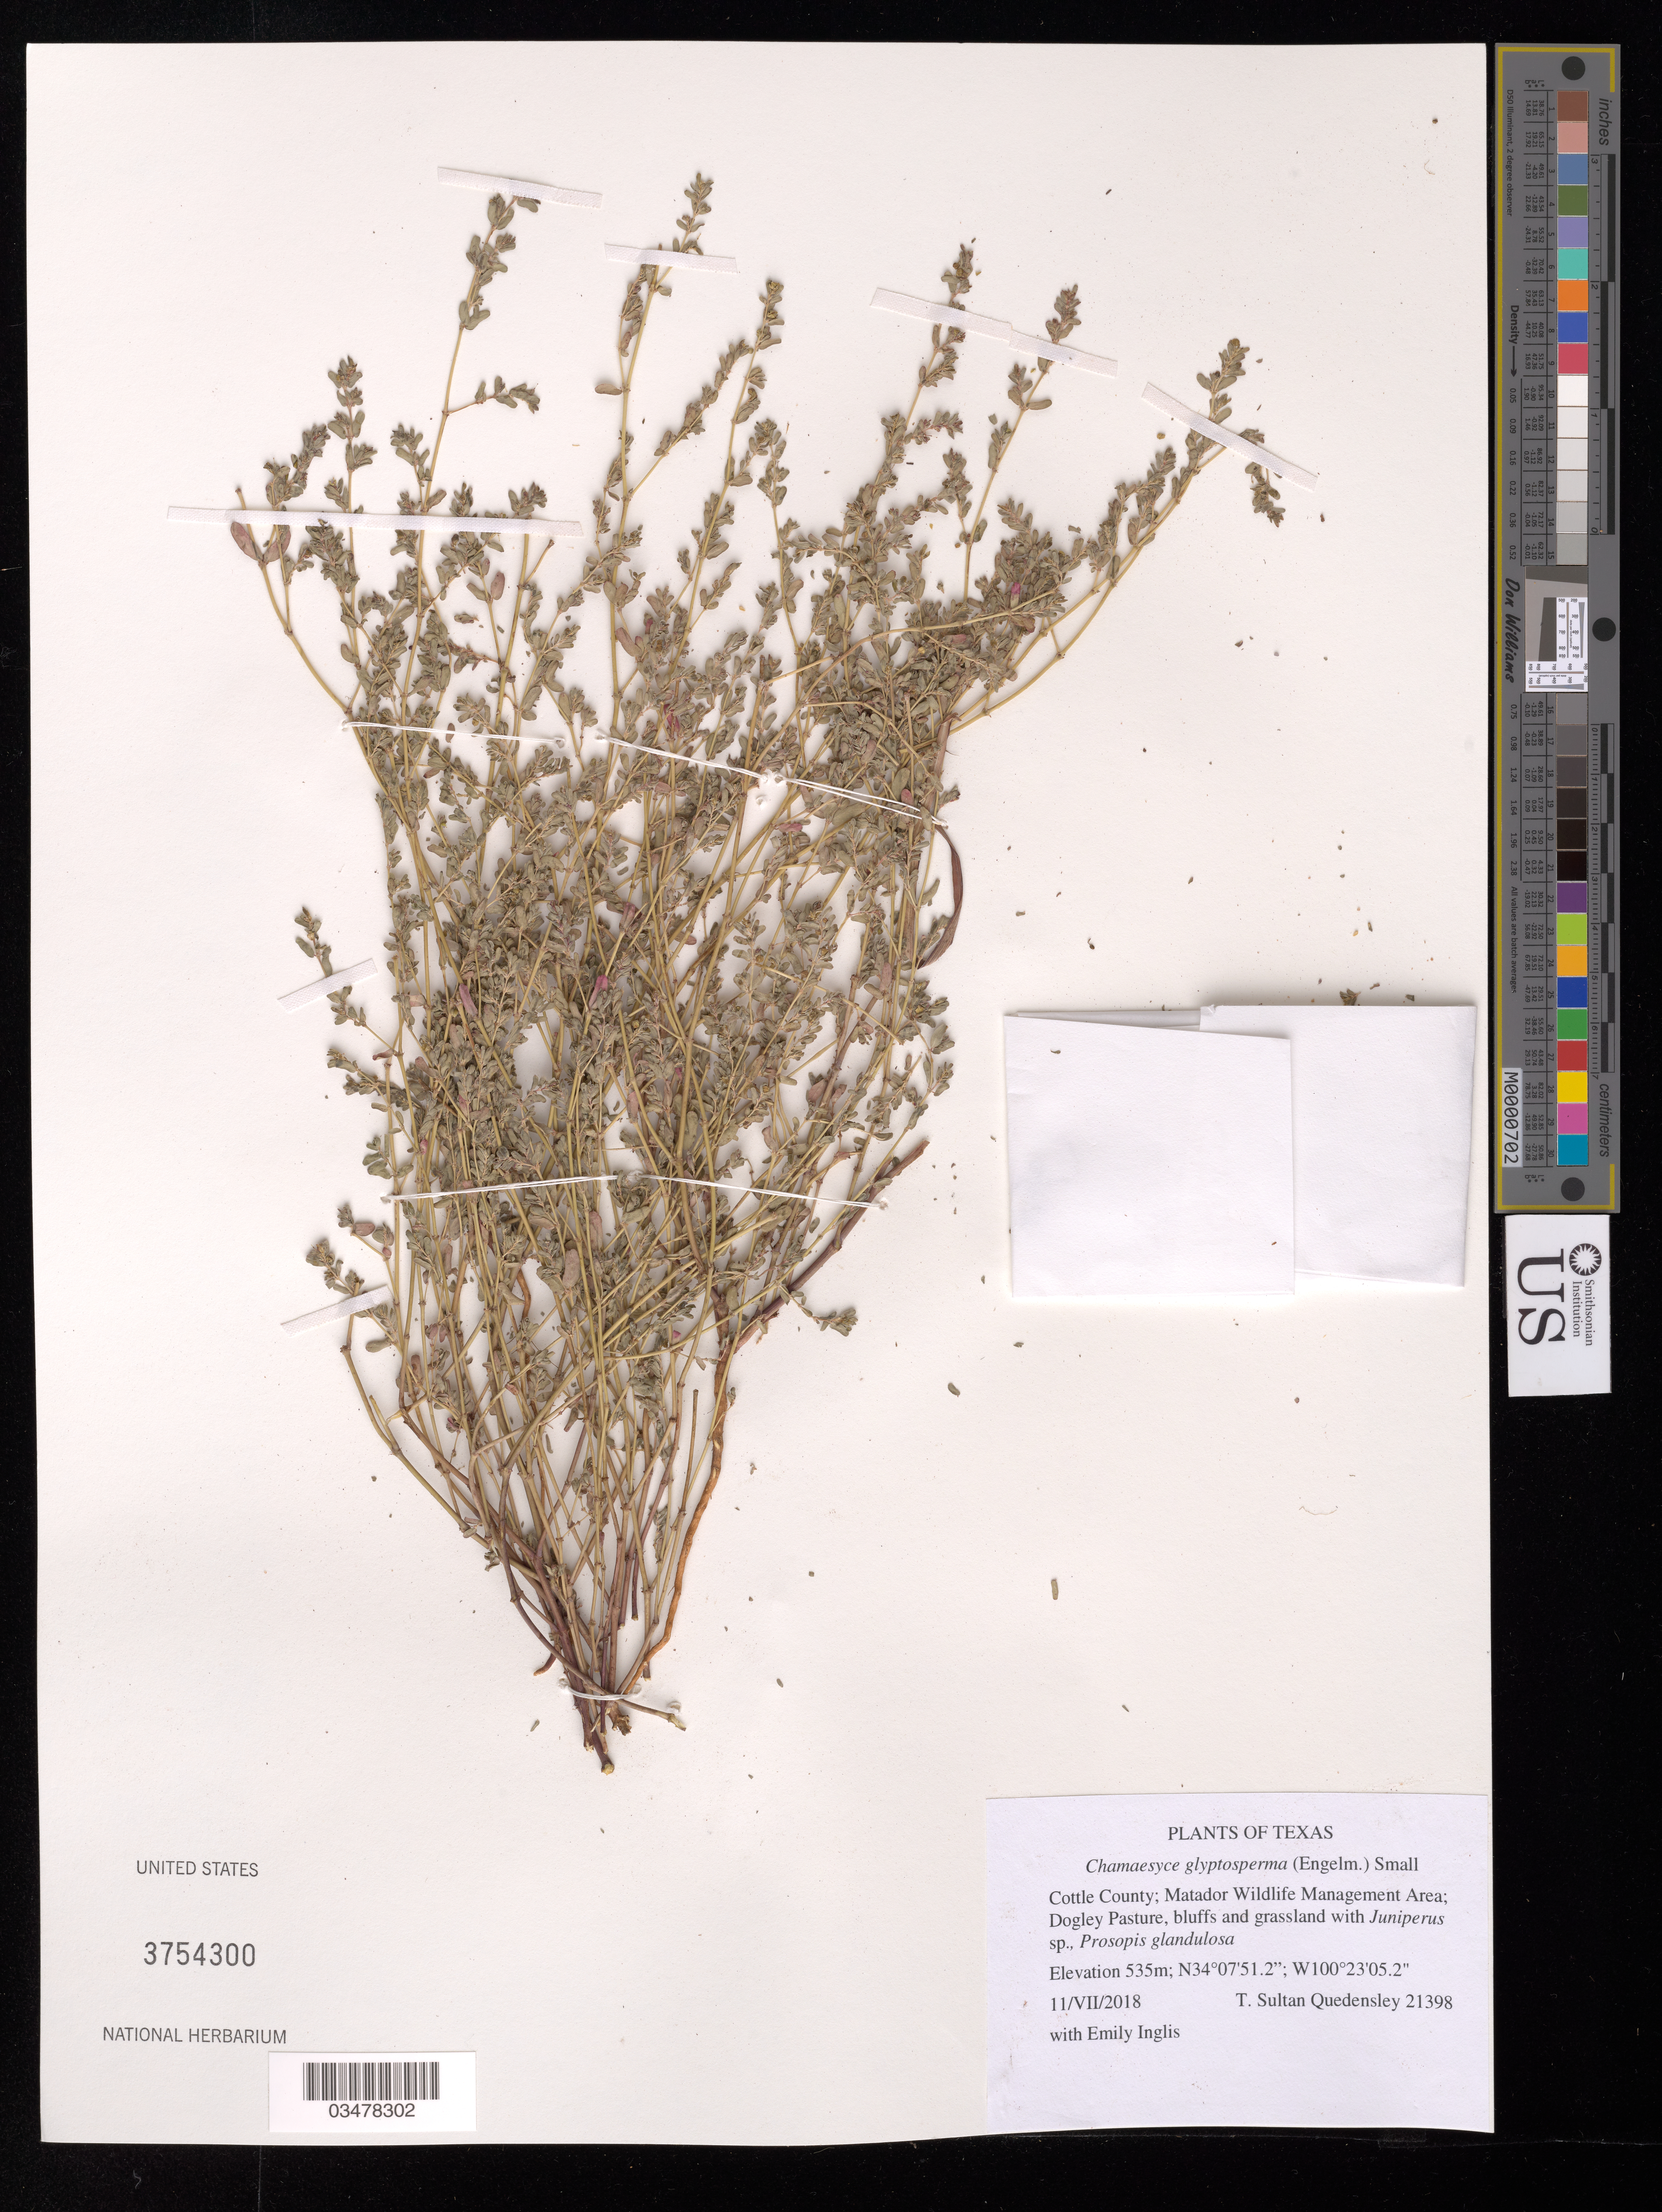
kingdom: Plantae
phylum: Tracheophyta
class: Magnoliopsida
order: Malpighiales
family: Euphorbiaceae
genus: Euphorbia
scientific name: Euphorbia glyptosperma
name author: Engelm.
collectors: T. S. Quedensley & E. Inglis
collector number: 21398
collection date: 2018-07-11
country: United States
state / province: Texas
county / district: Cottle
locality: Matador Wildlife Management Area. Dogley Pasture.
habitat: Bluffs and grassland with Juniperus sp., Prosopis glandulosa.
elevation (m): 535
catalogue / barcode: US 3754300